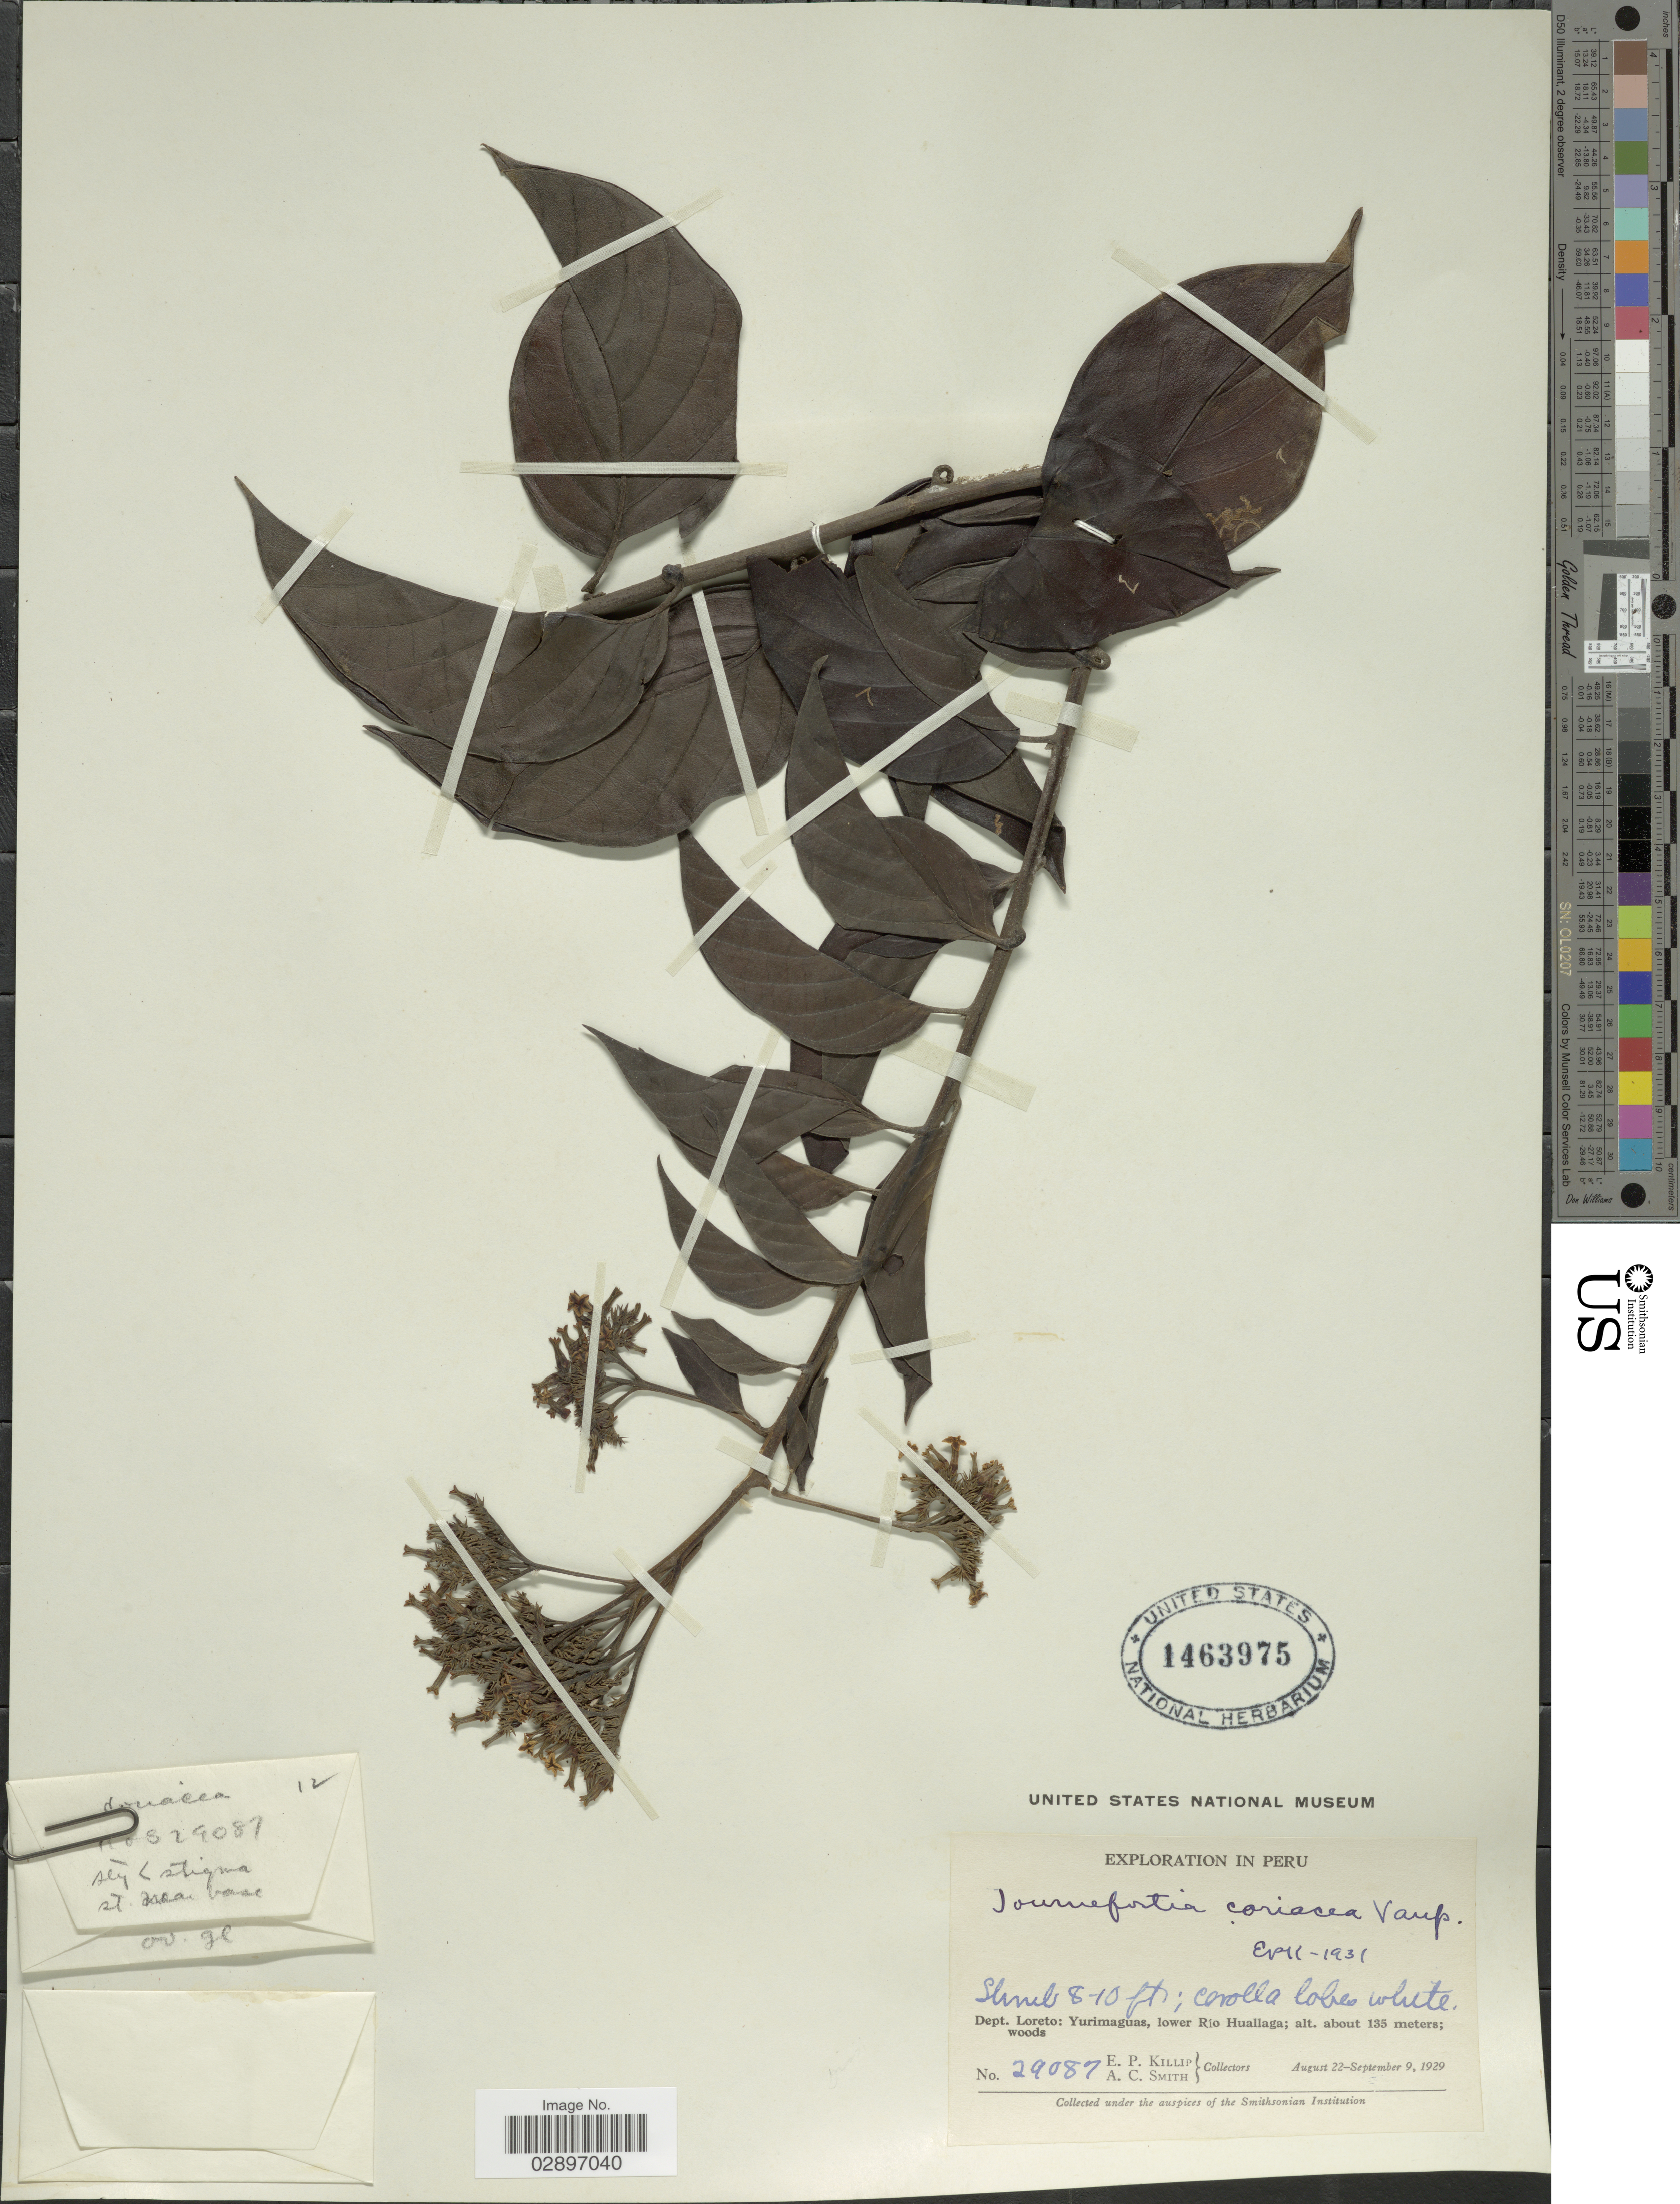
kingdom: Plantae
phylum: Tracheophyta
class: Magnoliopsida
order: Boraginales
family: Heliotropiaceae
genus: Tournefortia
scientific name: Tournefortia coriacea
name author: Vaupel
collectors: E. P. Killip & A. C. Smith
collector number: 29087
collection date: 1929-08-22/1929-09-09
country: Peru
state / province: Loreto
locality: Dept. Loreto: Yurimaguas, lower Río Huallaga.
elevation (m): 135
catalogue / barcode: US 1463975